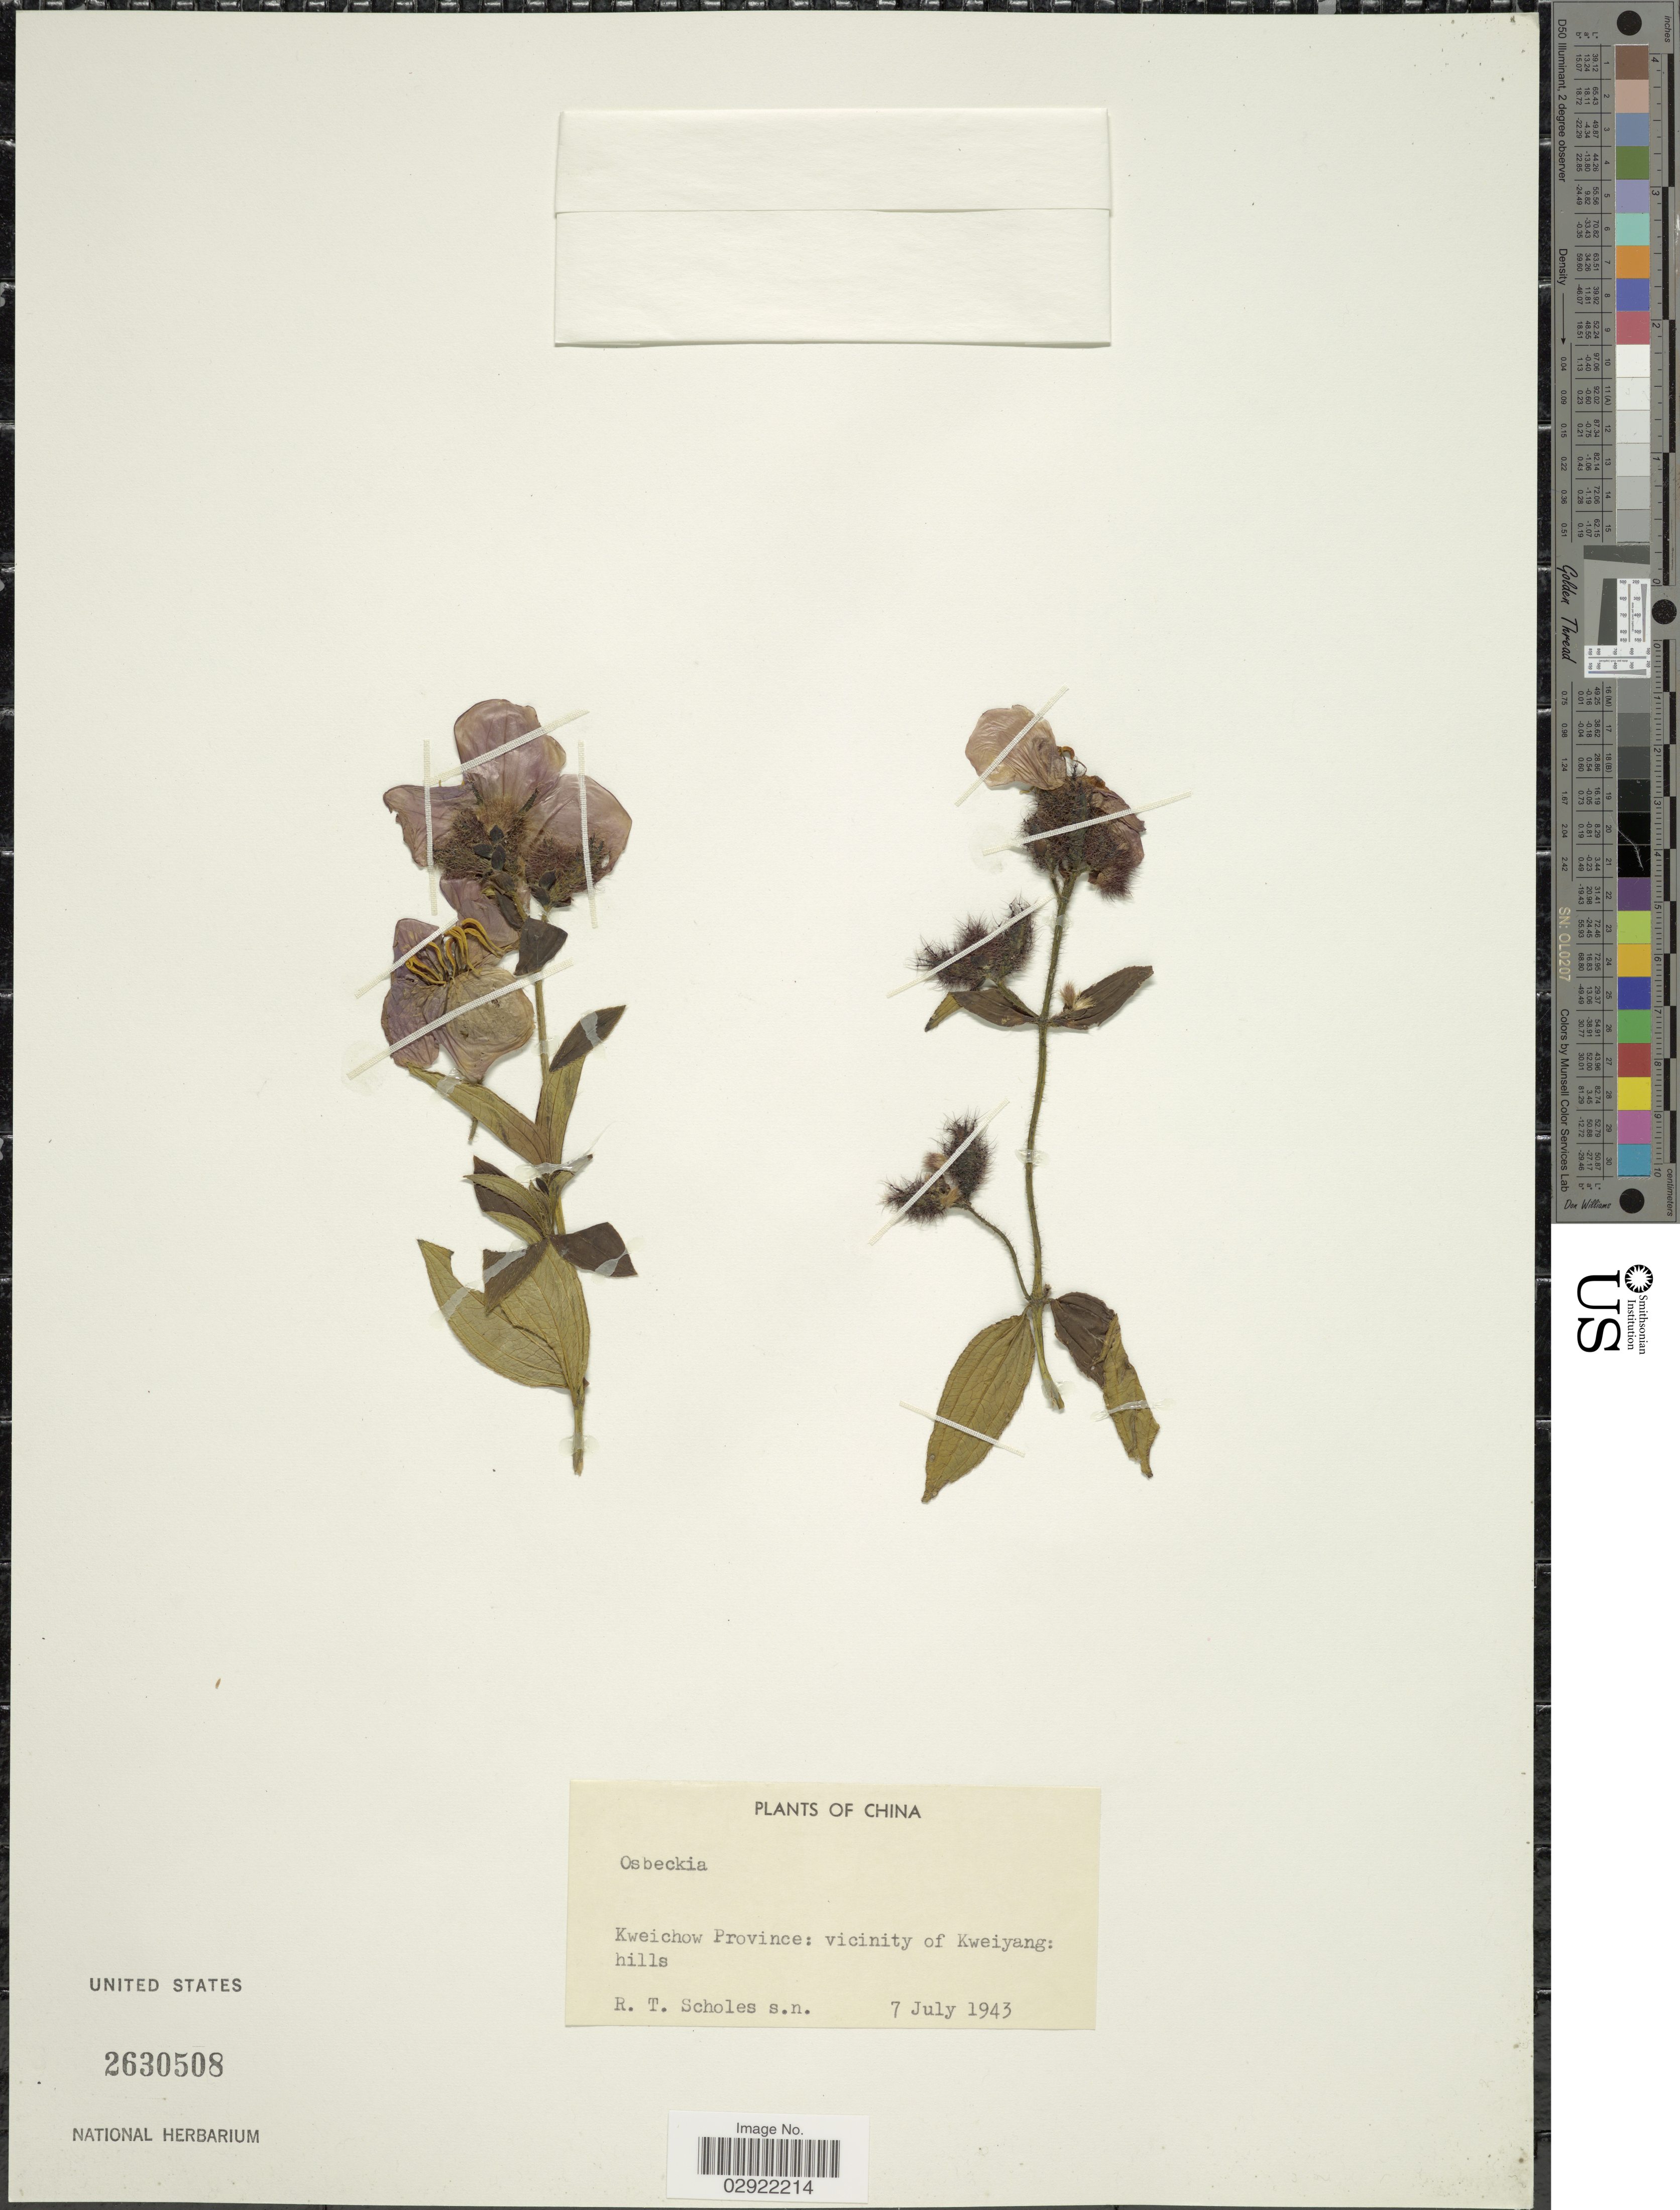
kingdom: Plantae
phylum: Tracheophyta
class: Magnoliopsida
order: Myrtales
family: Melastomataceae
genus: Osbeckia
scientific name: Osbeckia stellata var. crinita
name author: (Benth. ex Naudin) C.Hansen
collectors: R. Scholes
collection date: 1943-07-07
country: China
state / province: Guizhou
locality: Kweichow Province: vicinity of Kweiyang: hills.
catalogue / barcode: US 2630508